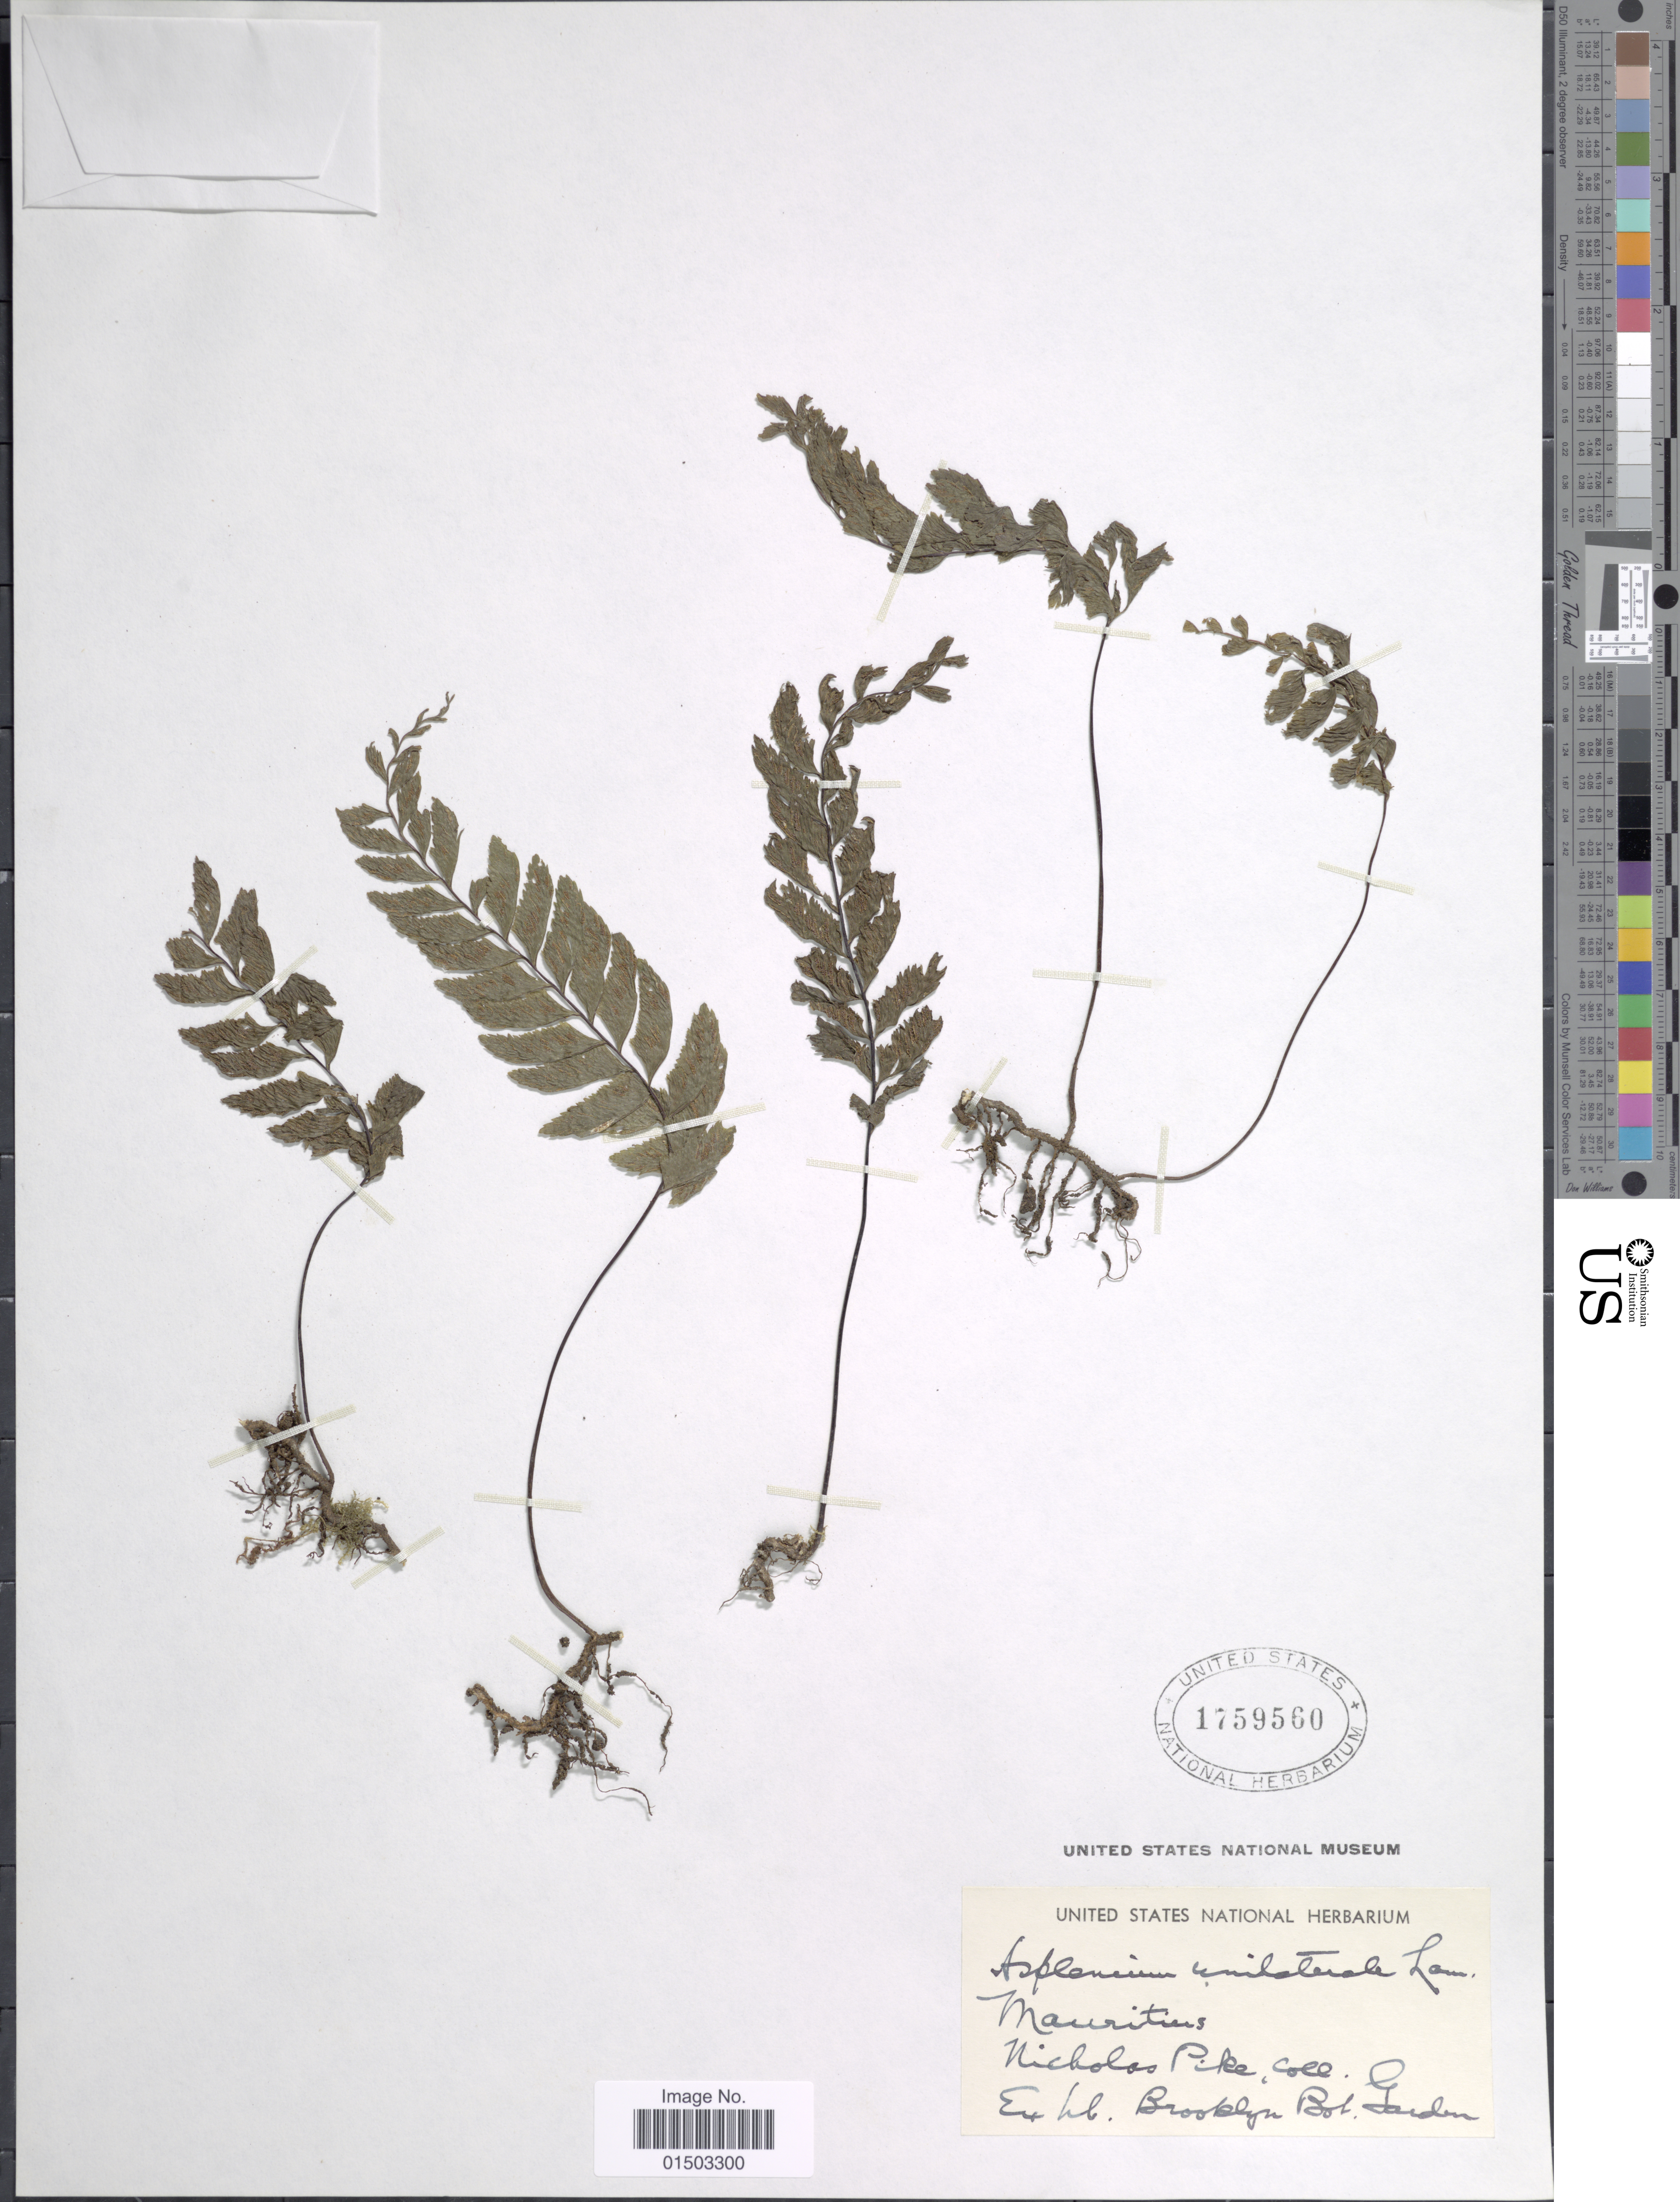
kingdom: Plantae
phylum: Tracheophyta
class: Polypodiopsida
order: Polypodiales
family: Aspleniaceae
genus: Hymenasplenium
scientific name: Hymenasplenium unilaterale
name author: (Lam.) Hayata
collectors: N. Pike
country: Mauritius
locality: Mauritius.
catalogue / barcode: US 1759560